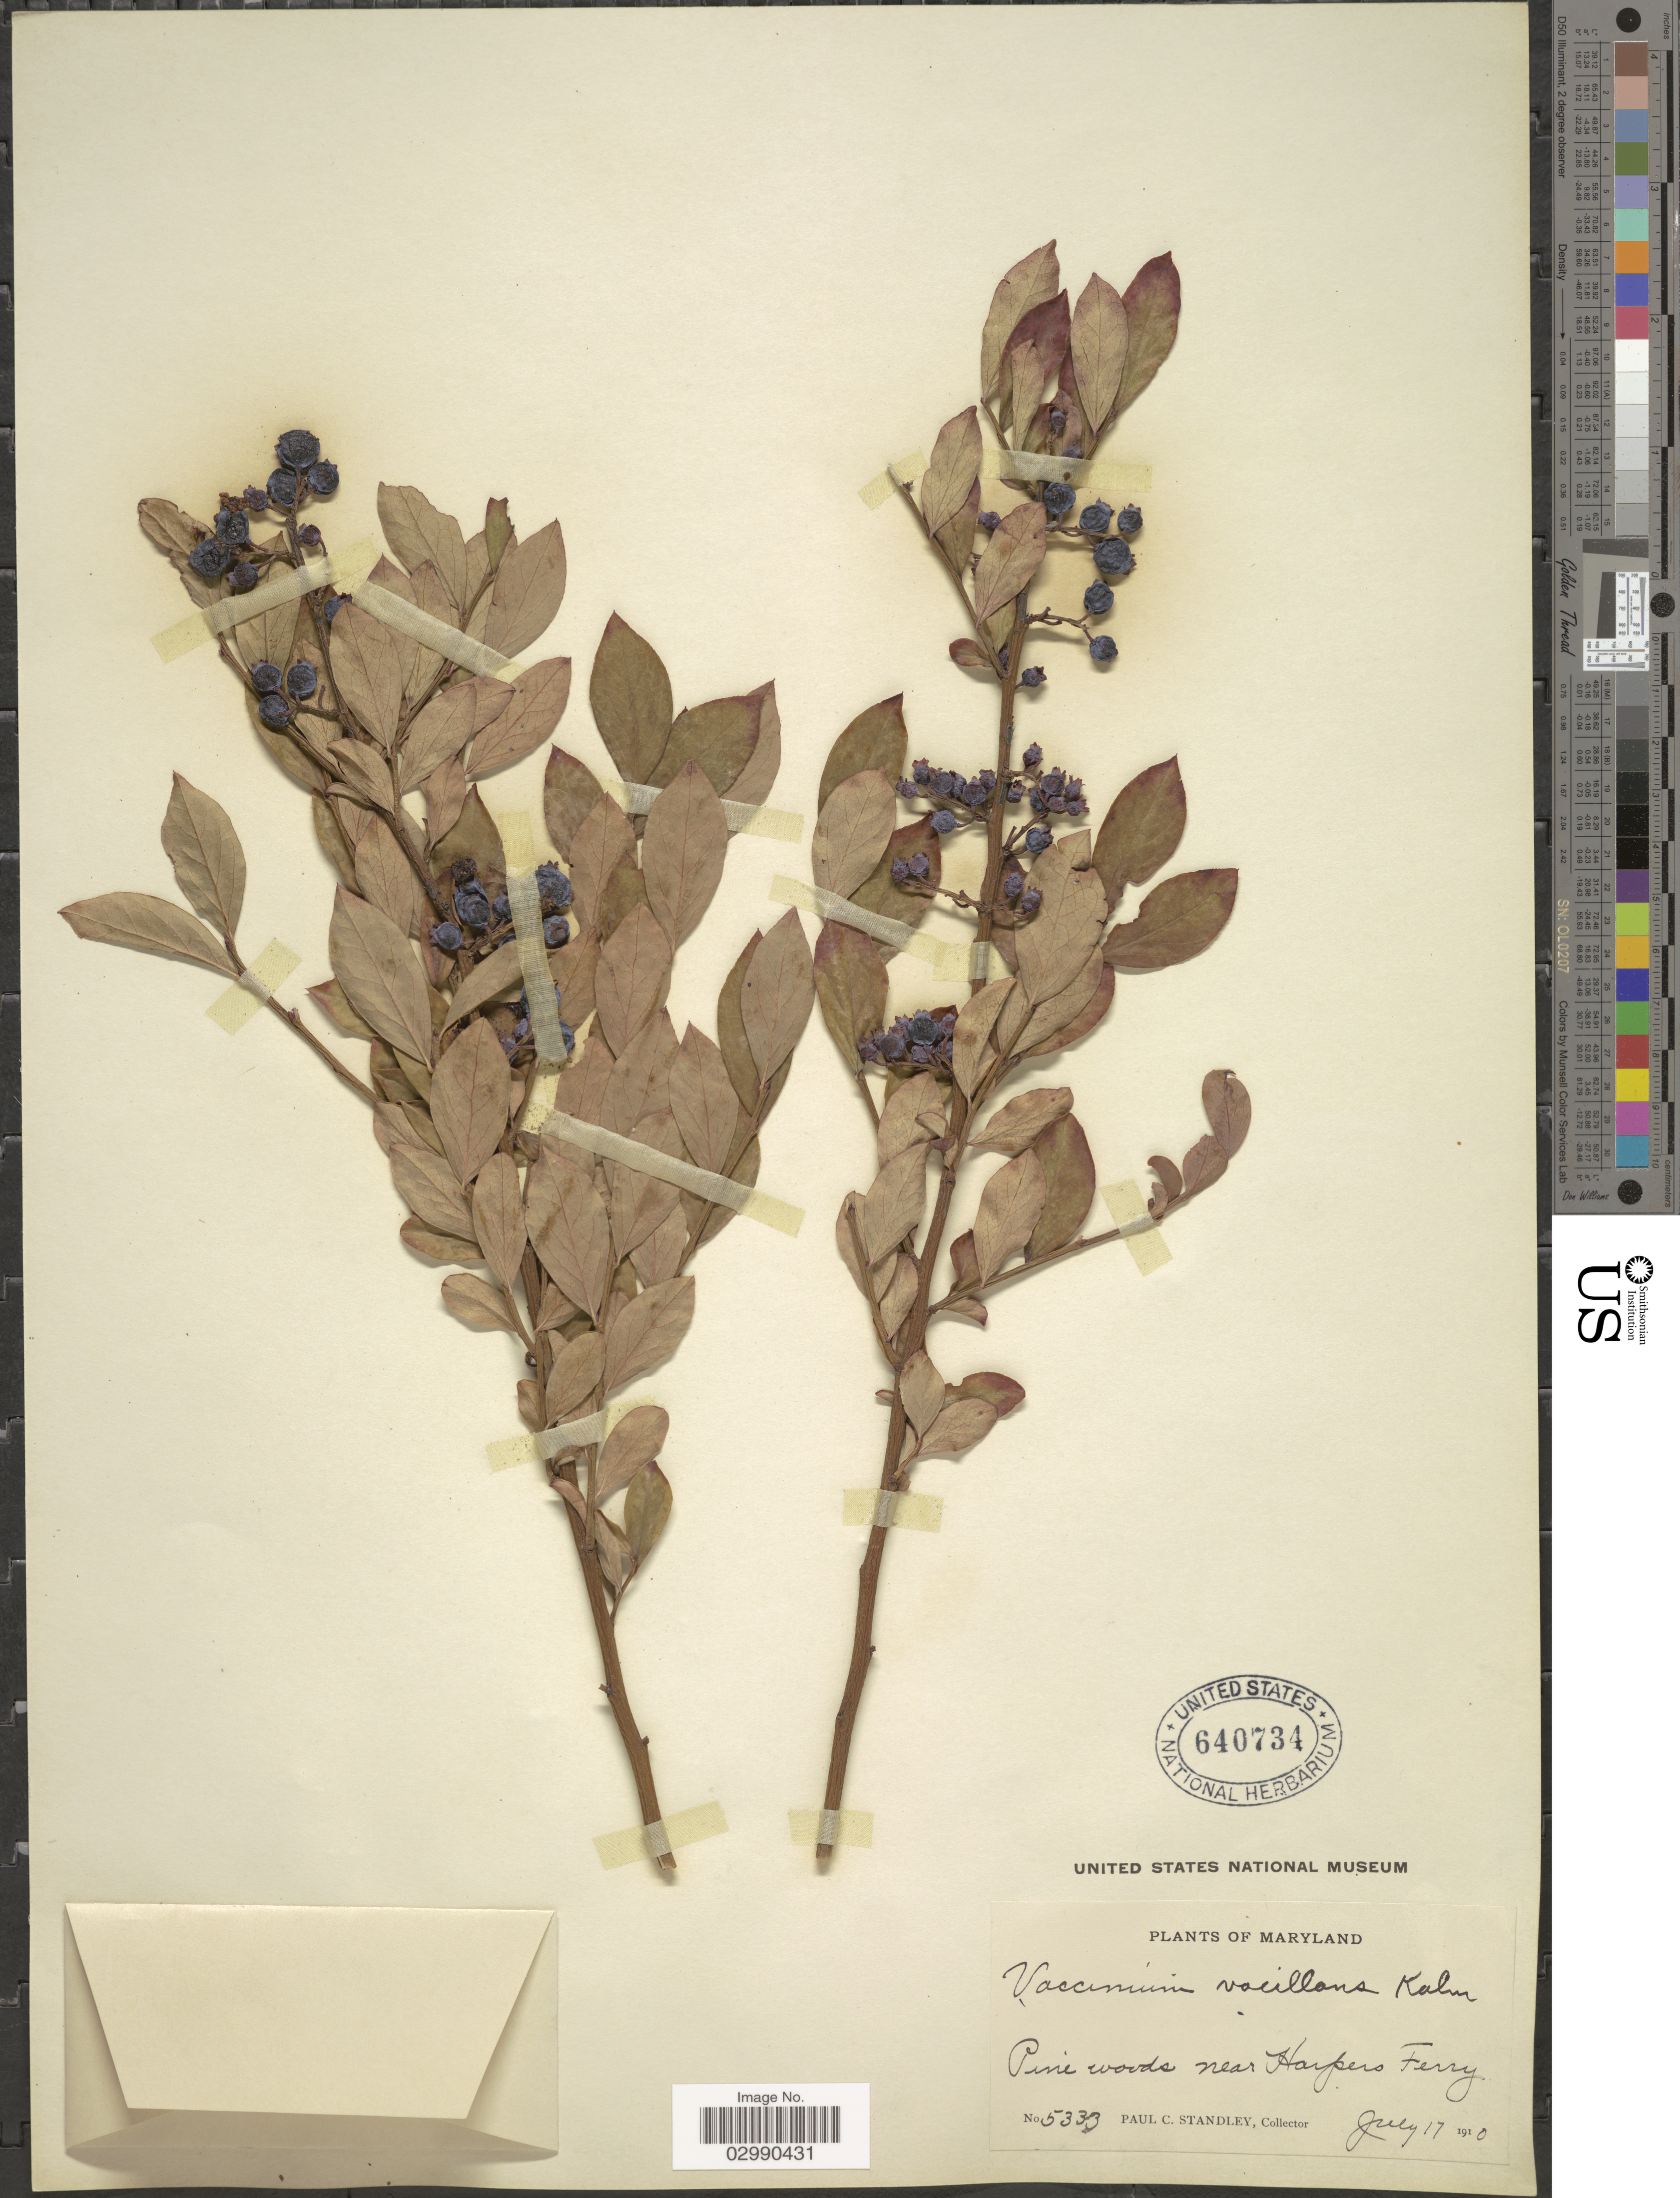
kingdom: Plantae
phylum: Tracheophyta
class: Magnoliopsida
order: Ericales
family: Ericaceae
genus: Vaccinium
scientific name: Vaccinium vacillans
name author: Kalm ex Torr.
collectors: P. C. Standley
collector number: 5333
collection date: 1910-07-17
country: United States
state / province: Maryland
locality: Near Harpers Ferry.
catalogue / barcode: US 640734